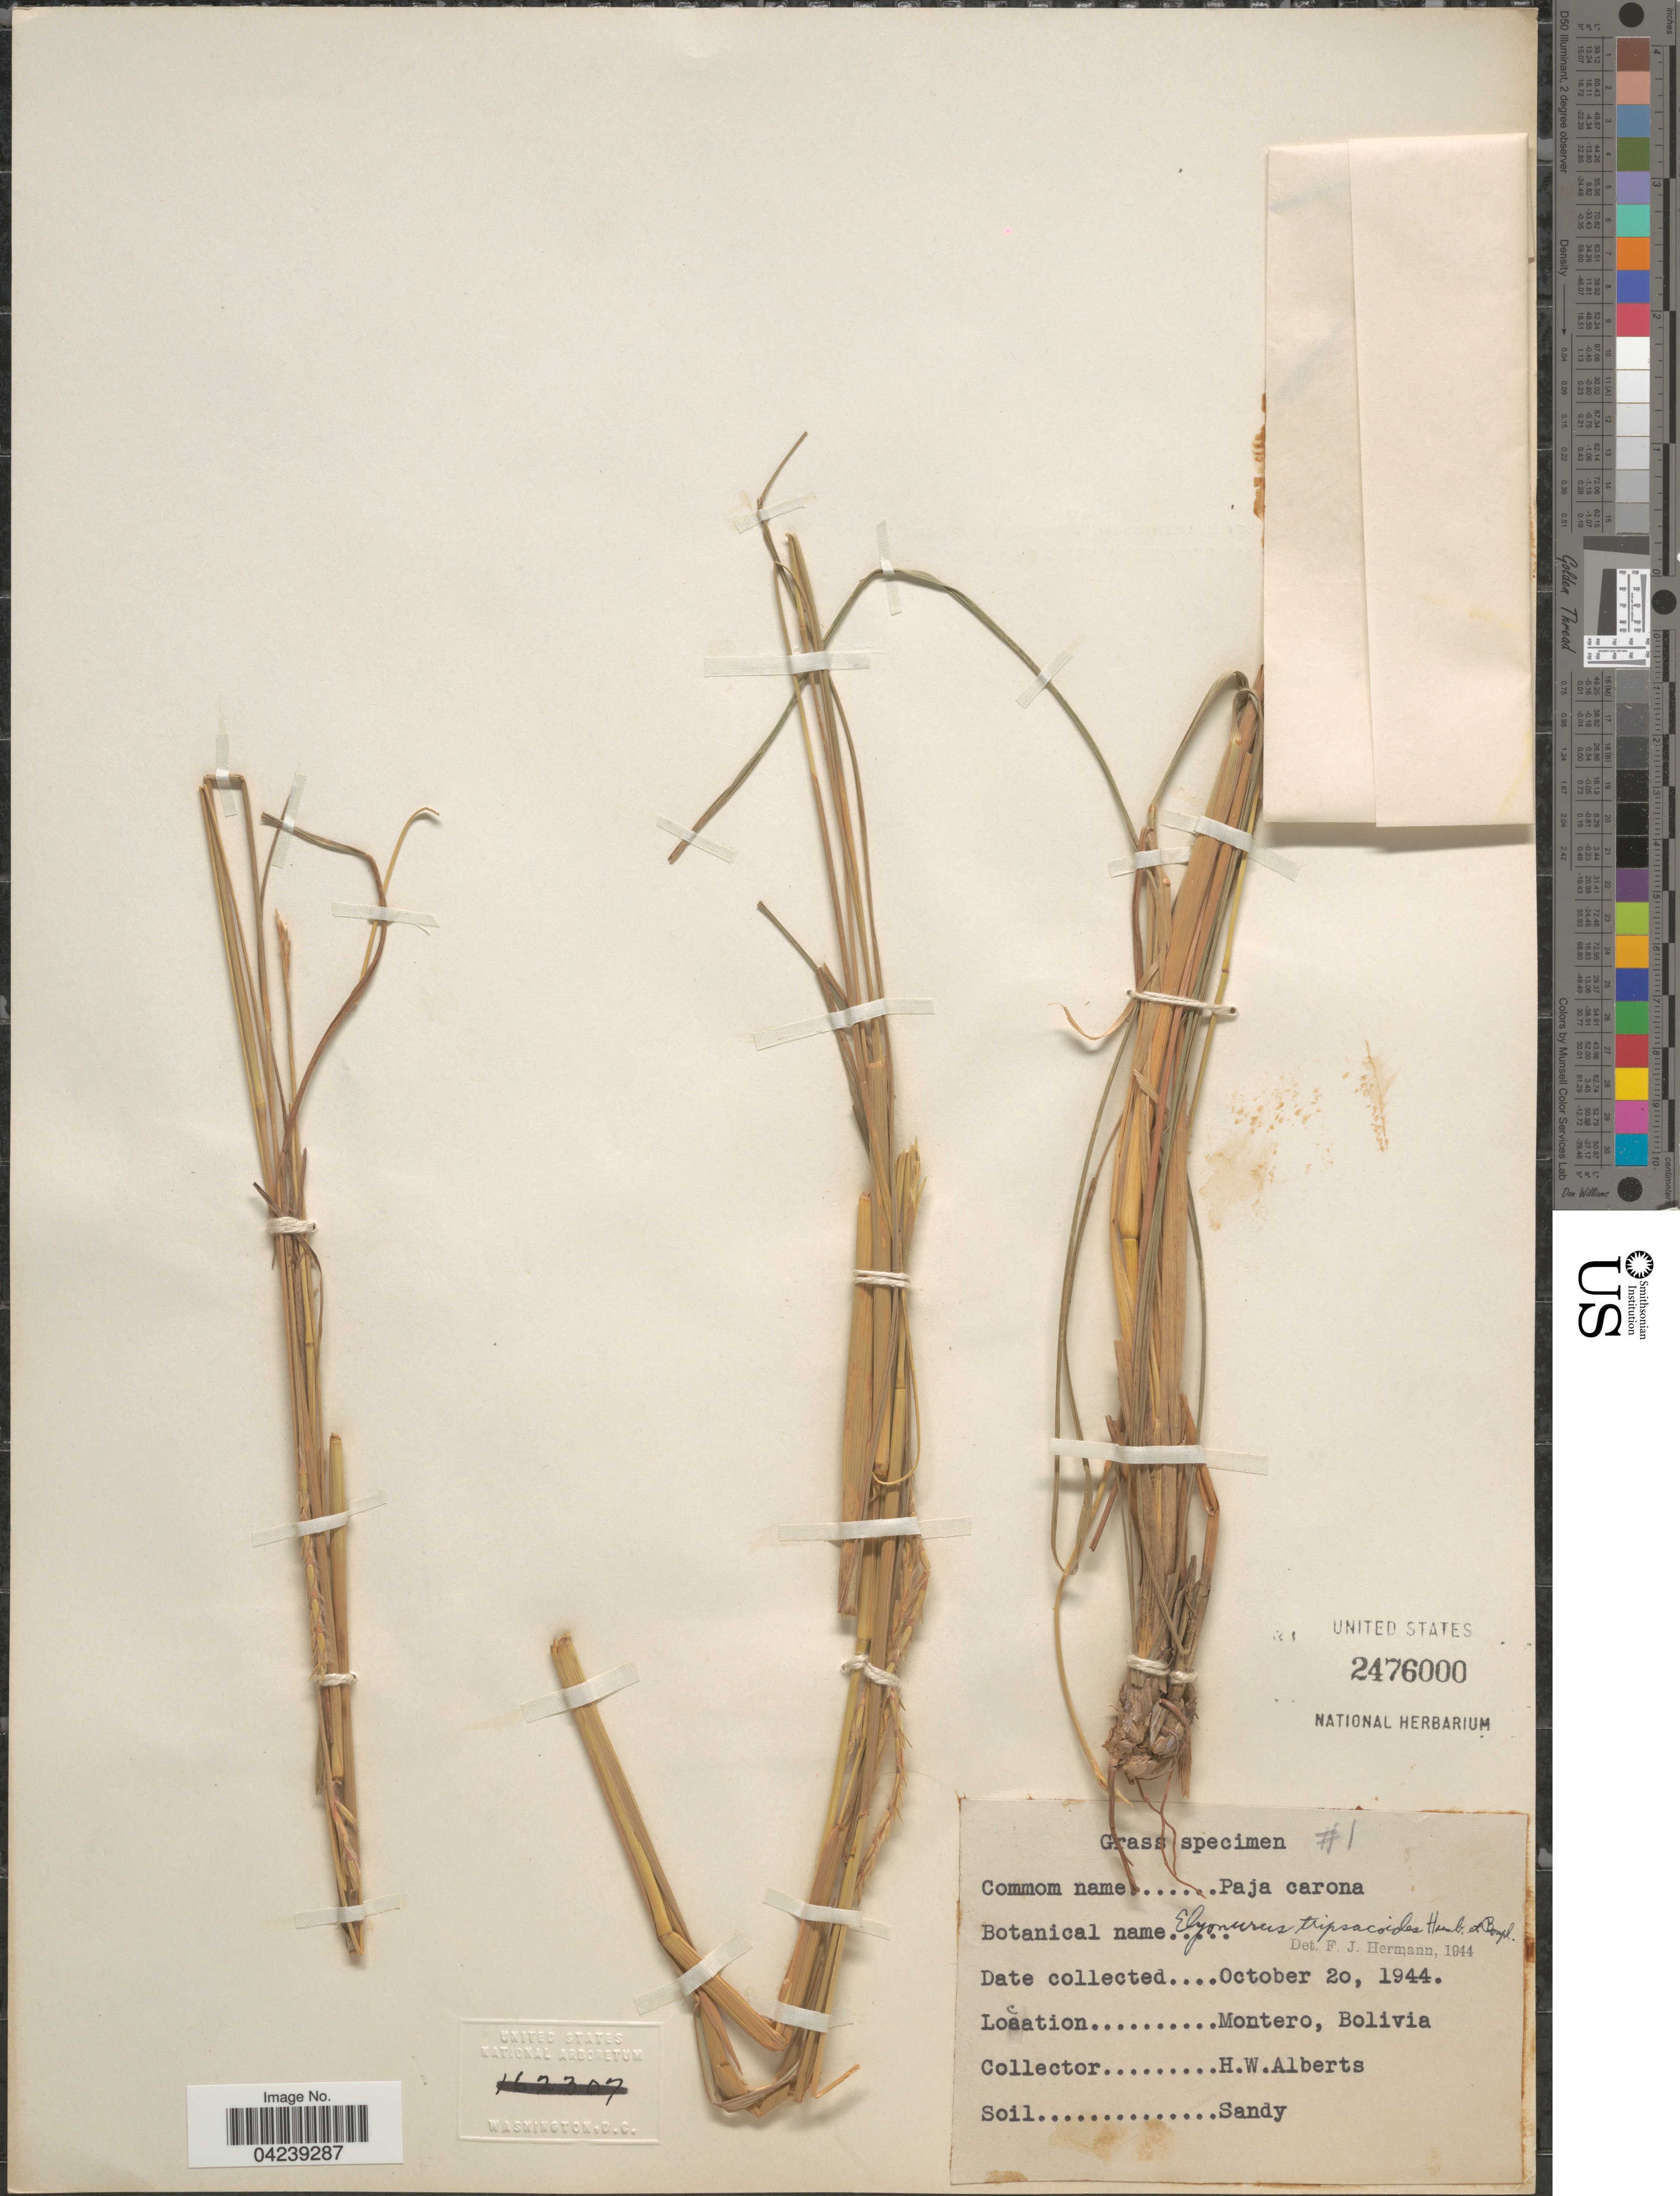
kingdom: Plantae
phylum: Tracheophyta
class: Liliopsida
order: Poales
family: Poaceae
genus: Elionurus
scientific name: Elionurus tripsacoides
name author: Humb. & Bonpl. ex Willd.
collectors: H. W. Alberts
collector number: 1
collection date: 1944-10-20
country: Bolivia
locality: Montero.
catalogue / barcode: US 2476000